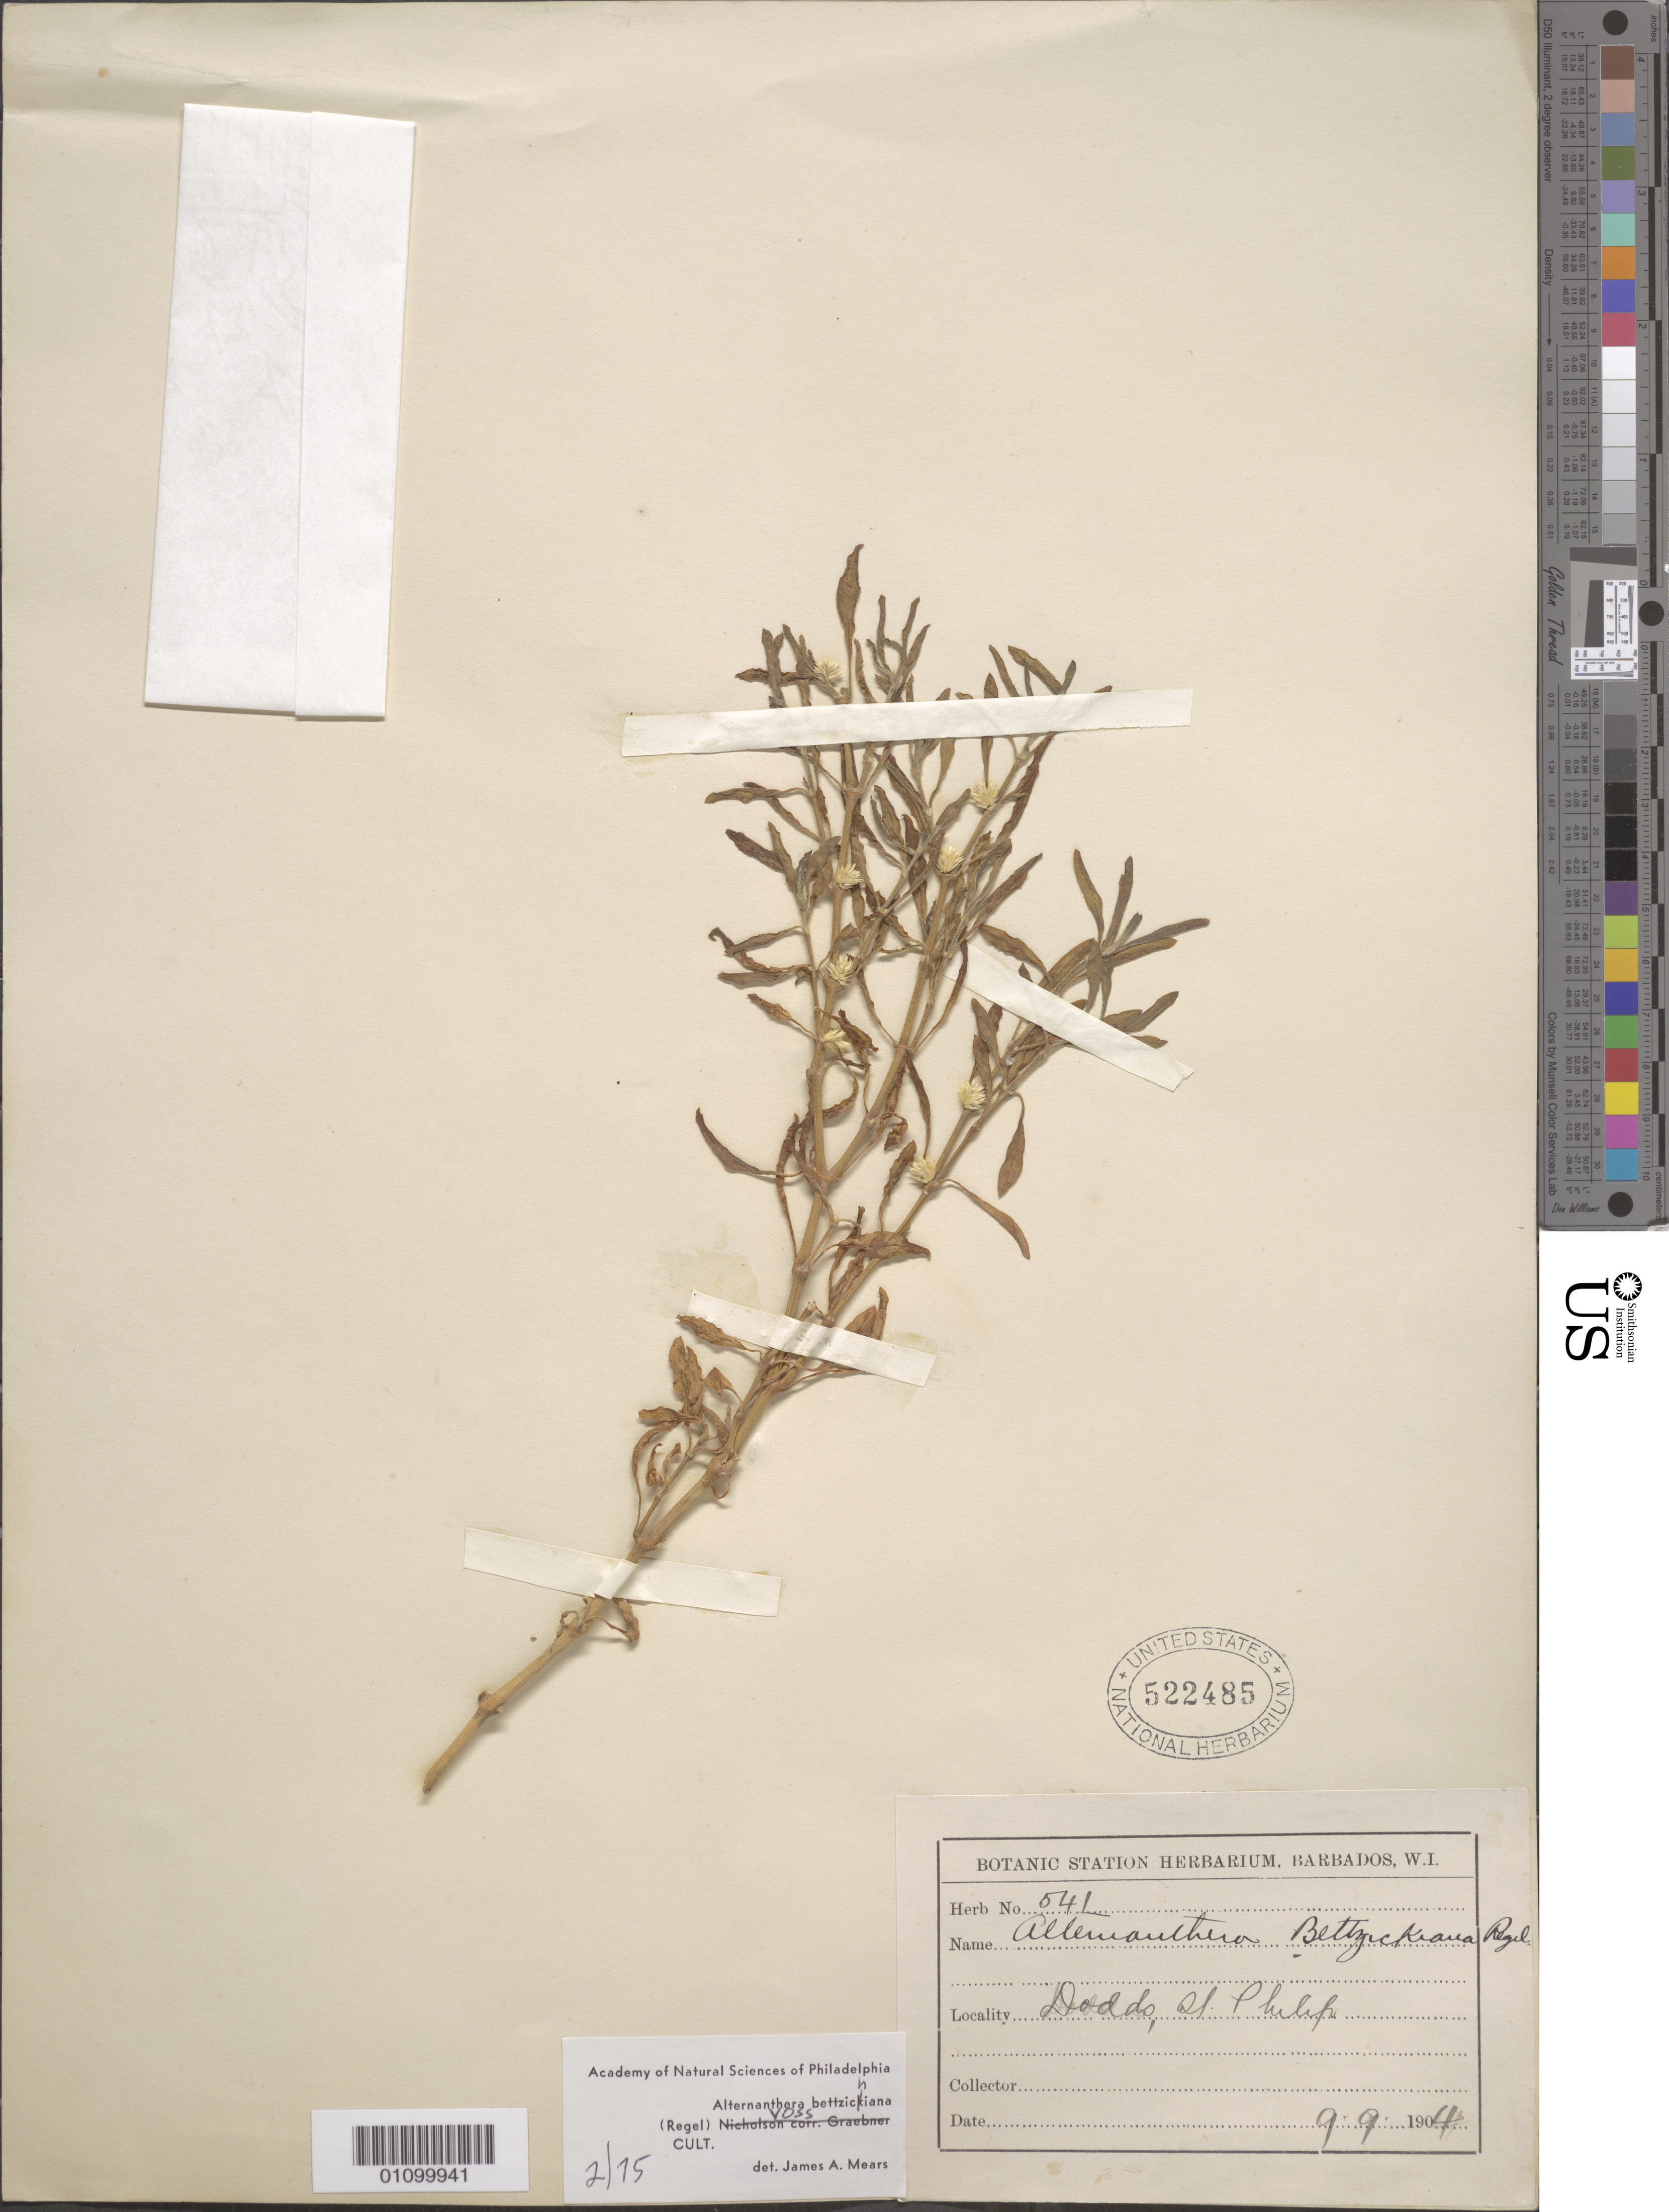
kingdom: Plantae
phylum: Tracheophyta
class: Magnoliopsida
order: Caryophyllales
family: Amaranthaceae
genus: Alternanthera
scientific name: Alternanthera bettzickiana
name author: (Regel) G. Nicholson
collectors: ex herb. Bot. Sta. Barbados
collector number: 541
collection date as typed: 09 Sep 1904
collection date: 1904-09-09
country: Barbados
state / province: Saint Philip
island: Barbados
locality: Dodds, St Philips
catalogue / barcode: US 522485